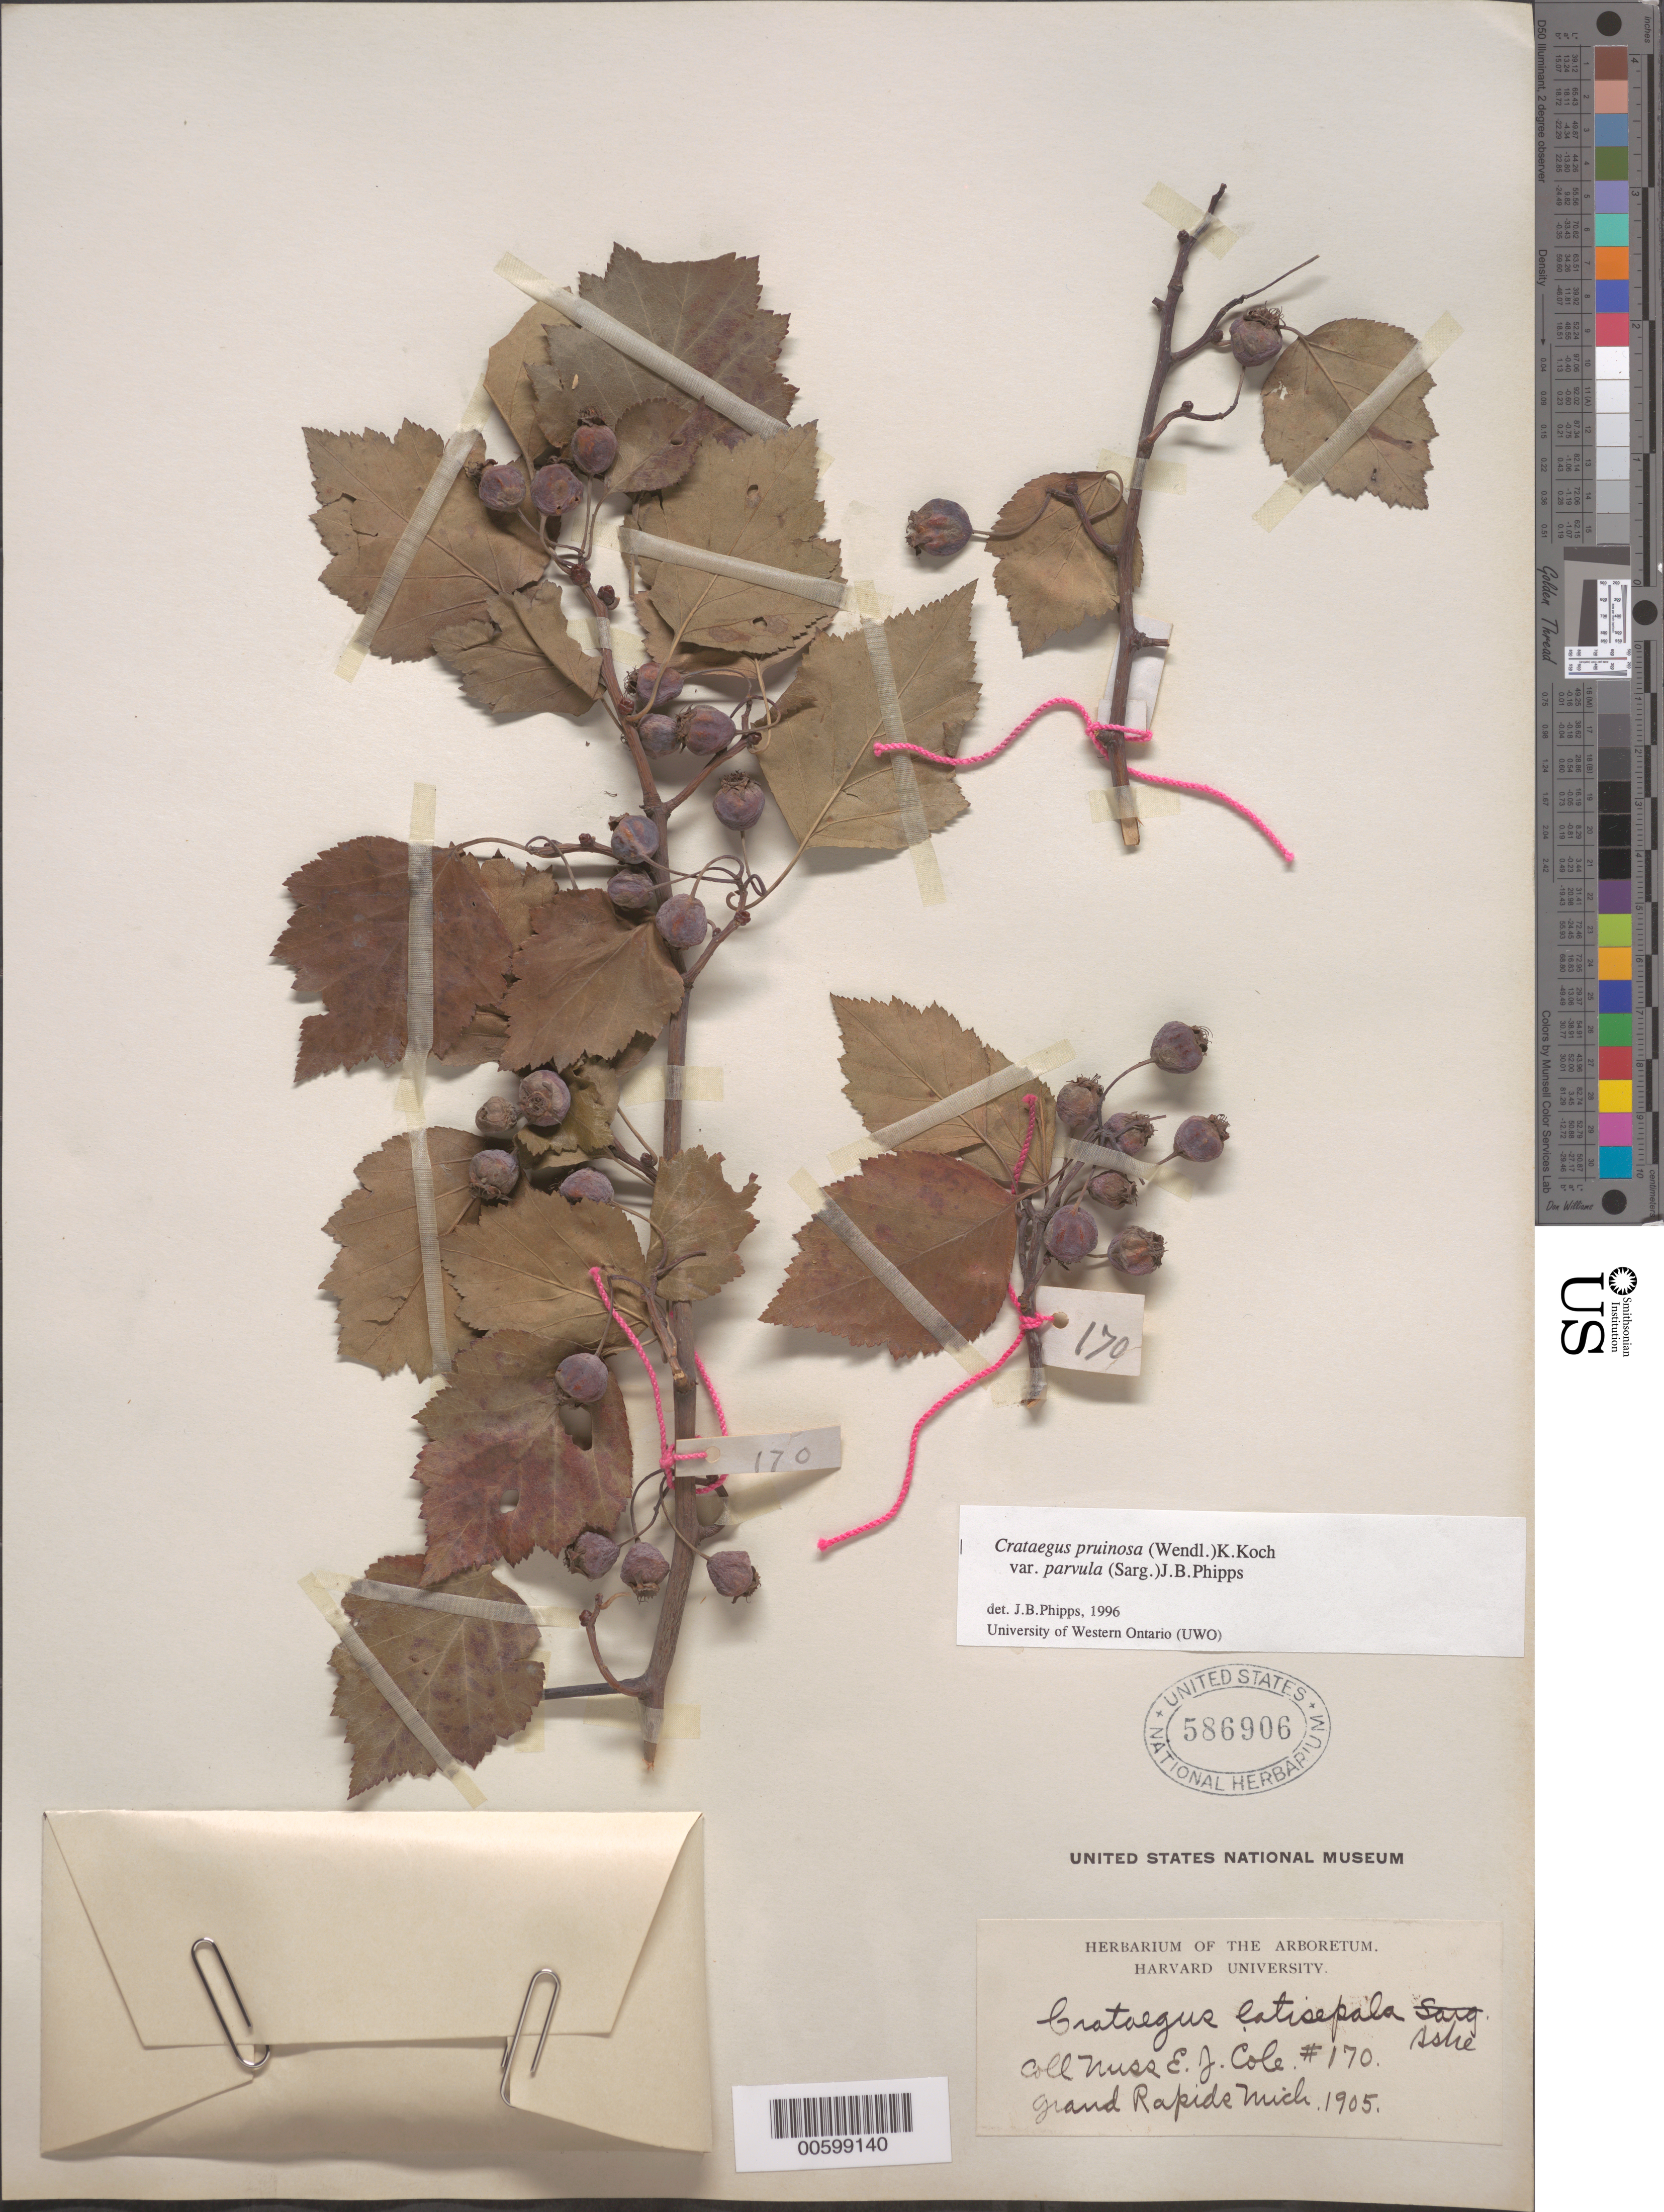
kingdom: Plantae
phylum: Tracheophyta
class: Magnoliopsida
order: Rosales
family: Rosaceae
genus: Crataegus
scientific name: Crataegus pruinosa var. parvula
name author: (Sarg.) J.B. Phipps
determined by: Phipps, James B., (UWO), University of Western Ontario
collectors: E. Cole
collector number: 170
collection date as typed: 10 Oct 1905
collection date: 1905-10-10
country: United States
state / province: Michigan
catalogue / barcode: US 586906